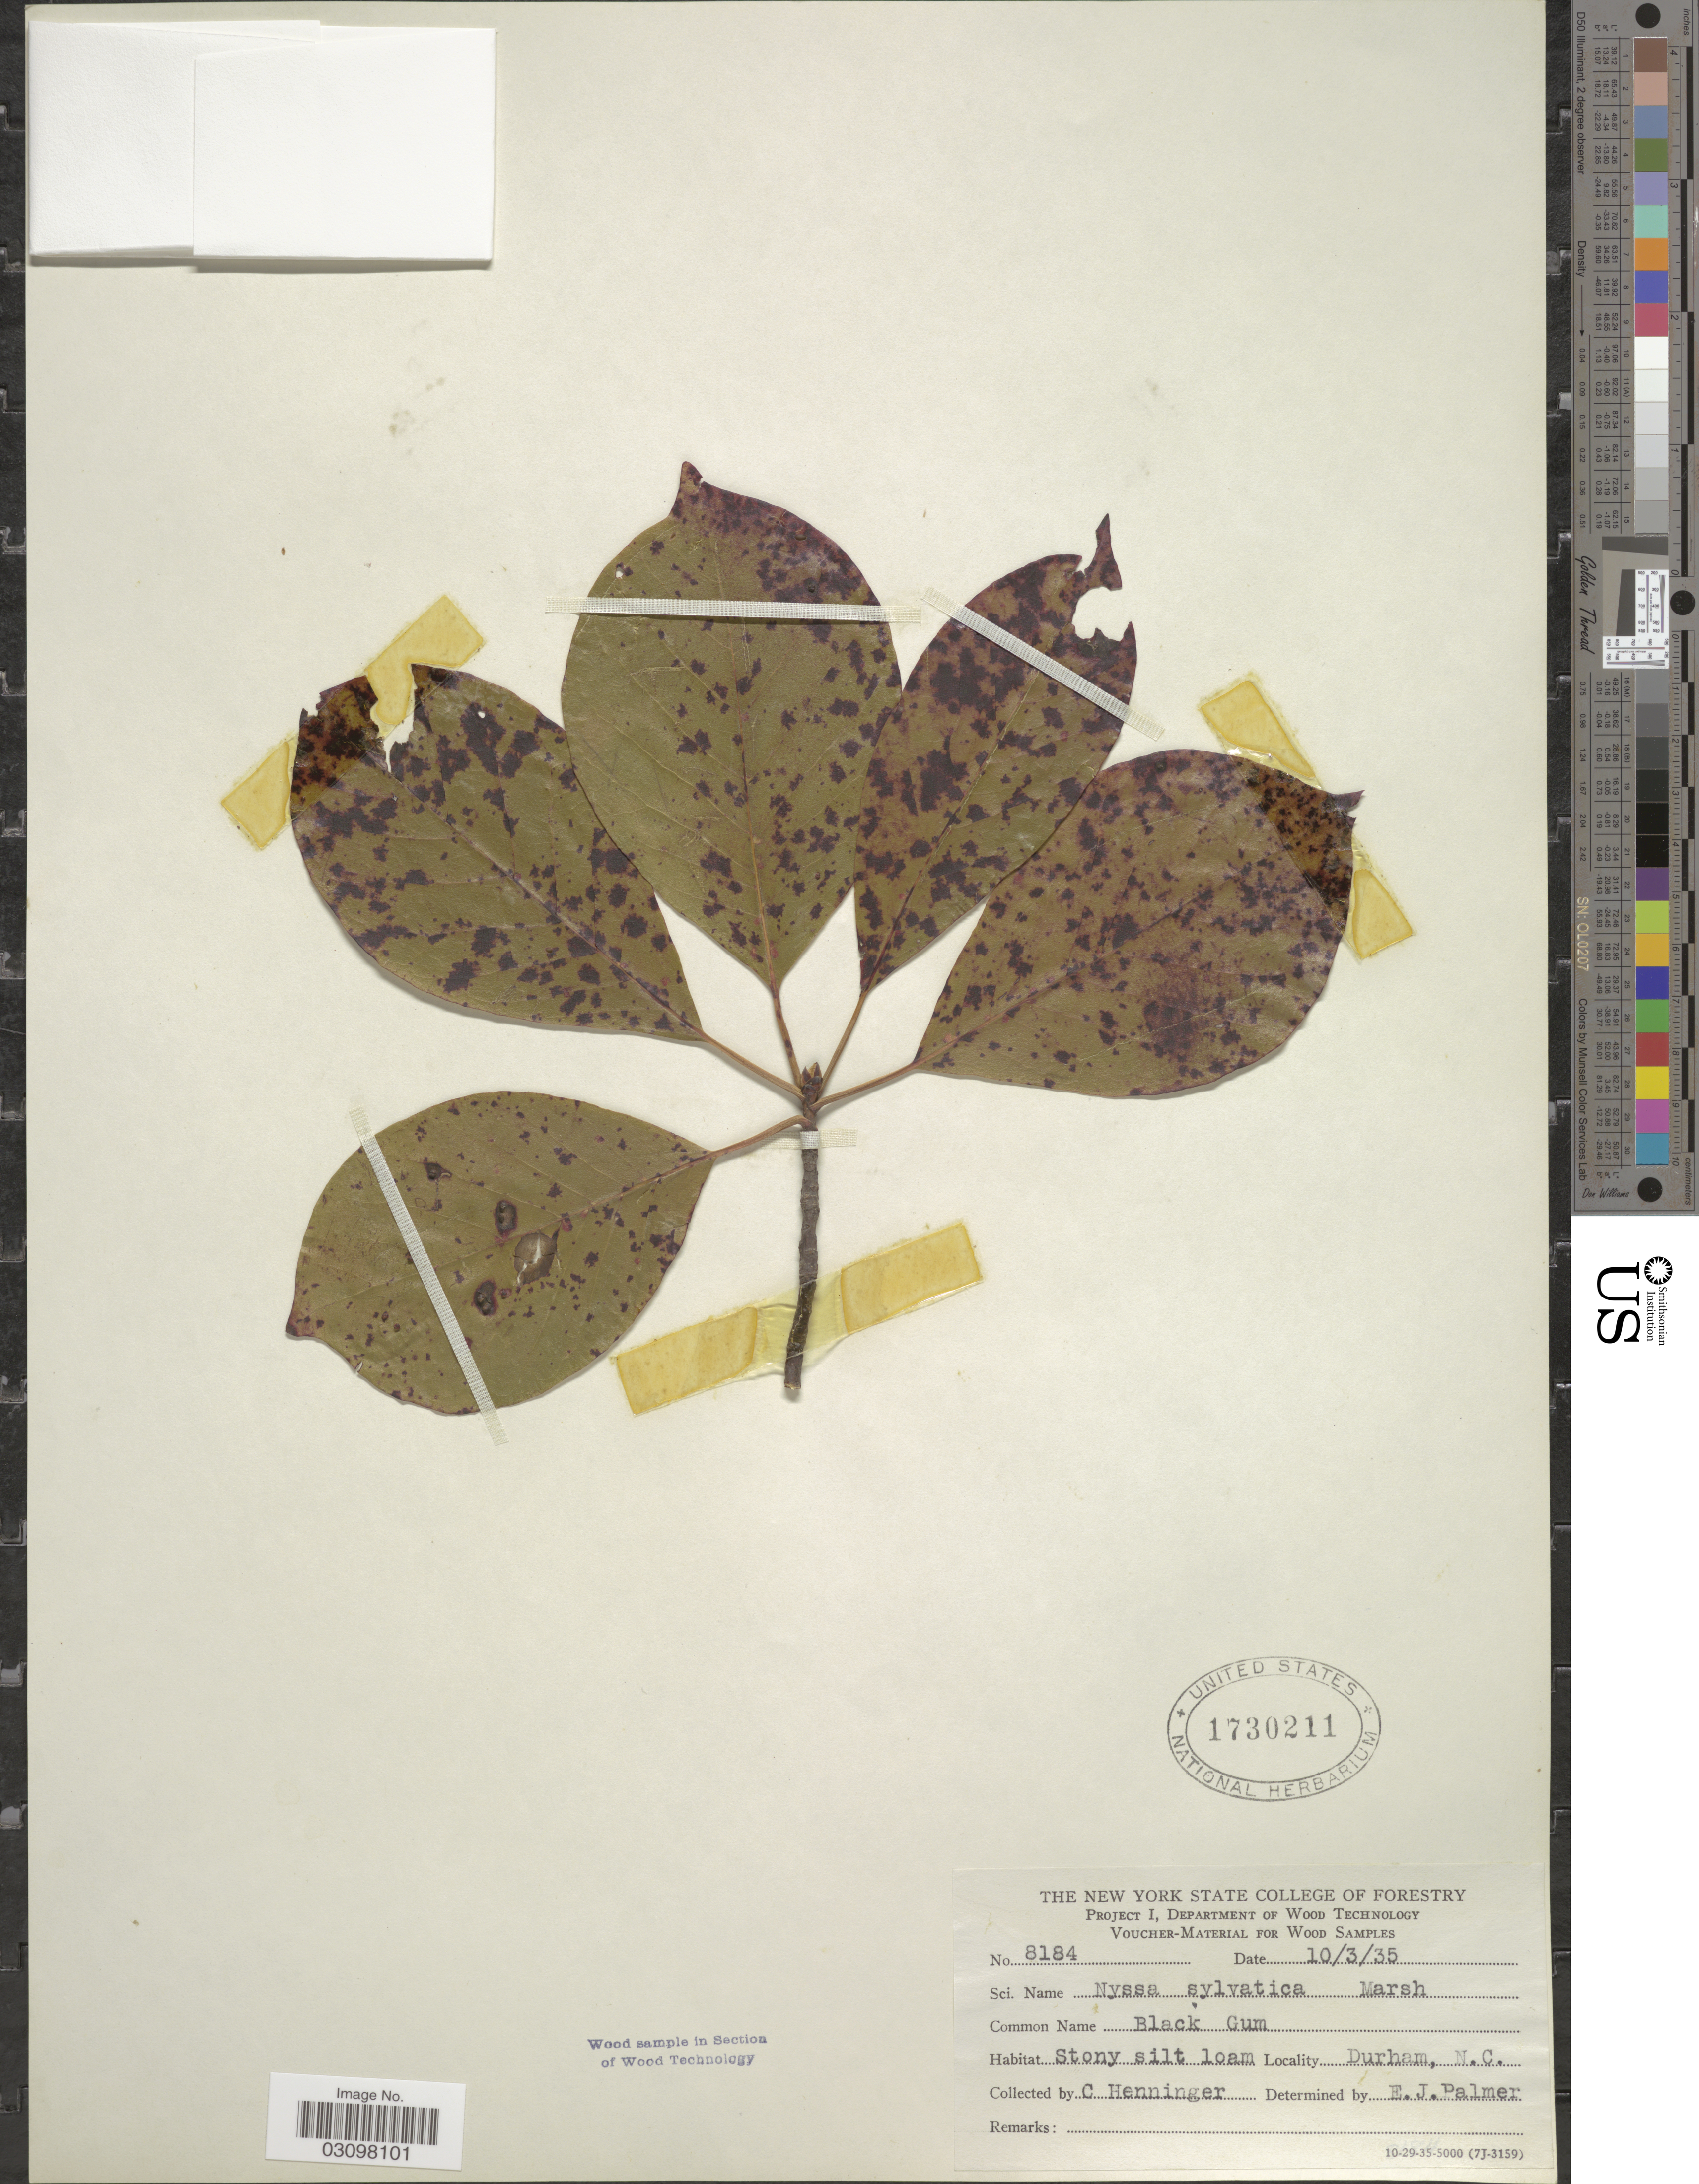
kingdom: Plantae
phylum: Tracheophyta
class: Magnoliopsida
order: Cornales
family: Nyssaceae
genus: Nyssa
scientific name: Nyssa sylvatica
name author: Marshall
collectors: C. Henninger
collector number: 8184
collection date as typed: Transcribed d/m/y: 10/3/35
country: United States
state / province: North Carolina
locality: Durham.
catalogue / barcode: US 1730211